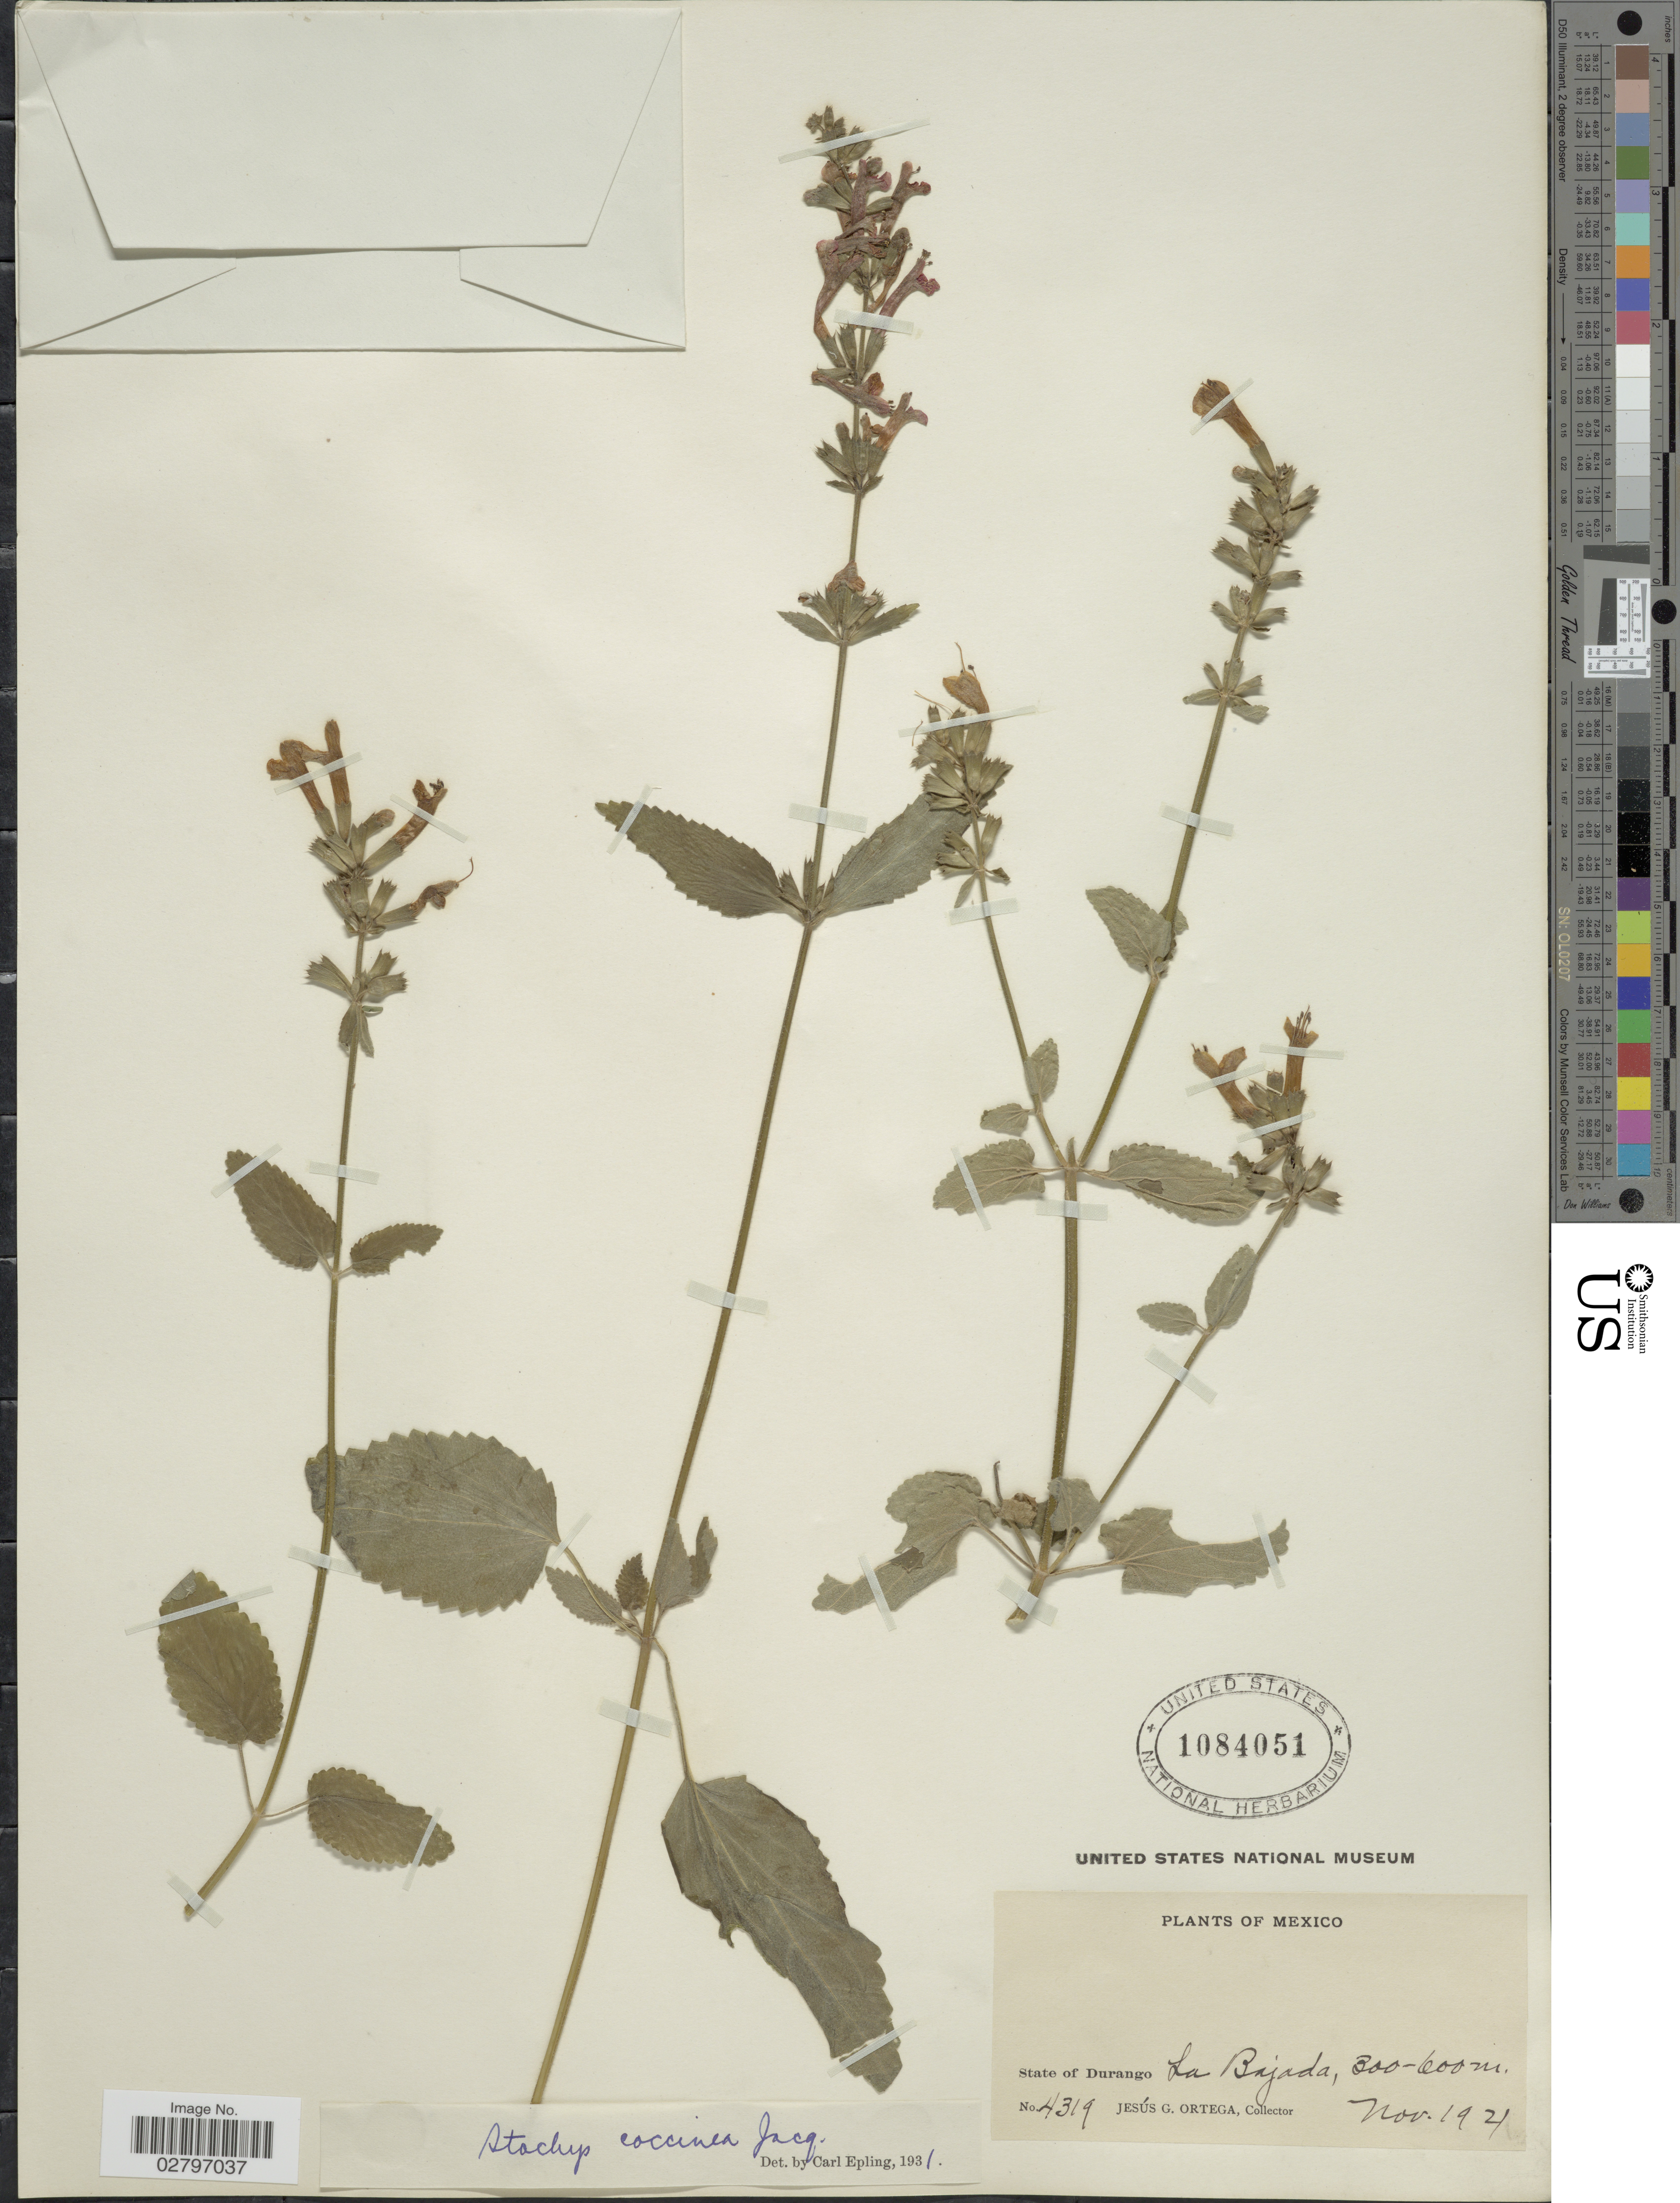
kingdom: Plantae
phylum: Tracheophyta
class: Magnoliopsida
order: Lamiales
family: Lamiaceae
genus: Stachys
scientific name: Stachys coccinea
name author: Ortega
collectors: J. Ortega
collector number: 4319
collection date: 1921-11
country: Mexico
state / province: Durango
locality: State of Durango, La Bajada.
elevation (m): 300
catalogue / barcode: US 1084051